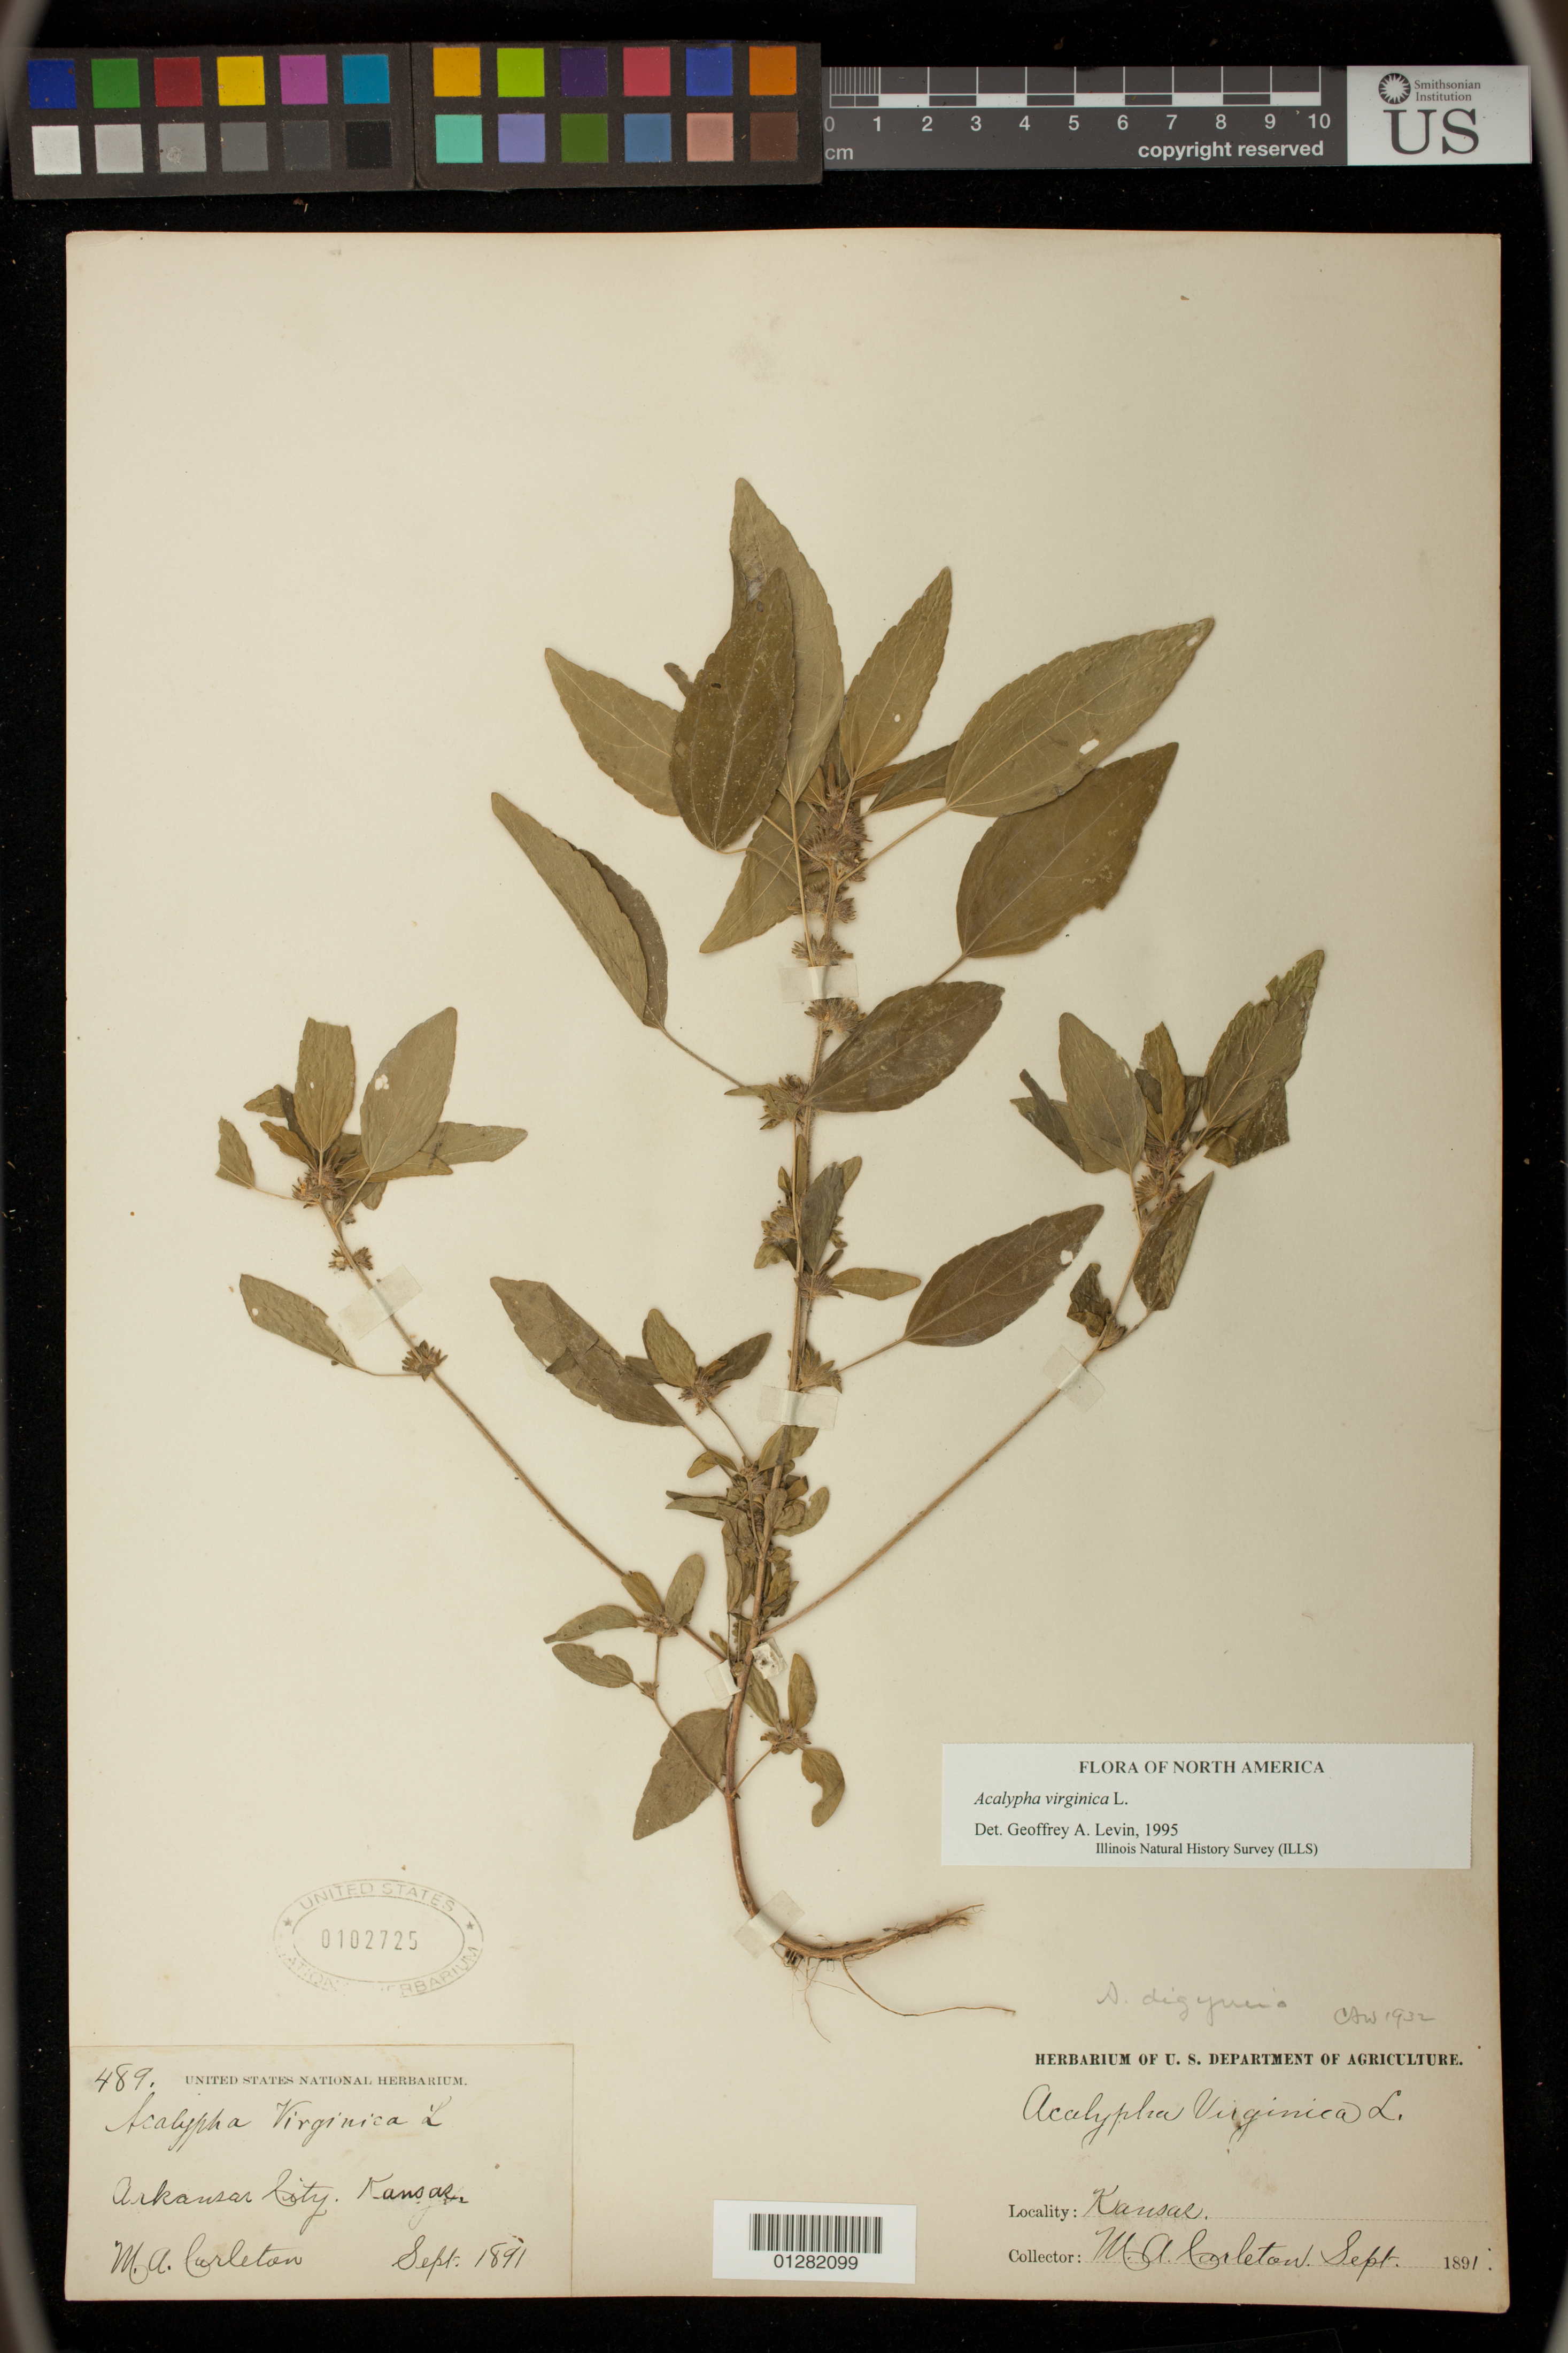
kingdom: Plantae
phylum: Tracheophyta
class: Magnoliopsida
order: Malpighiales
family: Euphorbiaceae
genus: Acalypha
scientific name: Acalypha virginica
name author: L.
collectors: M. A. Carleton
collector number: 489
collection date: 1891-09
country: United States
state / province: Kansas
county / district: Cowley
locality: Arkansas City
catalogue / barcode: US 102725